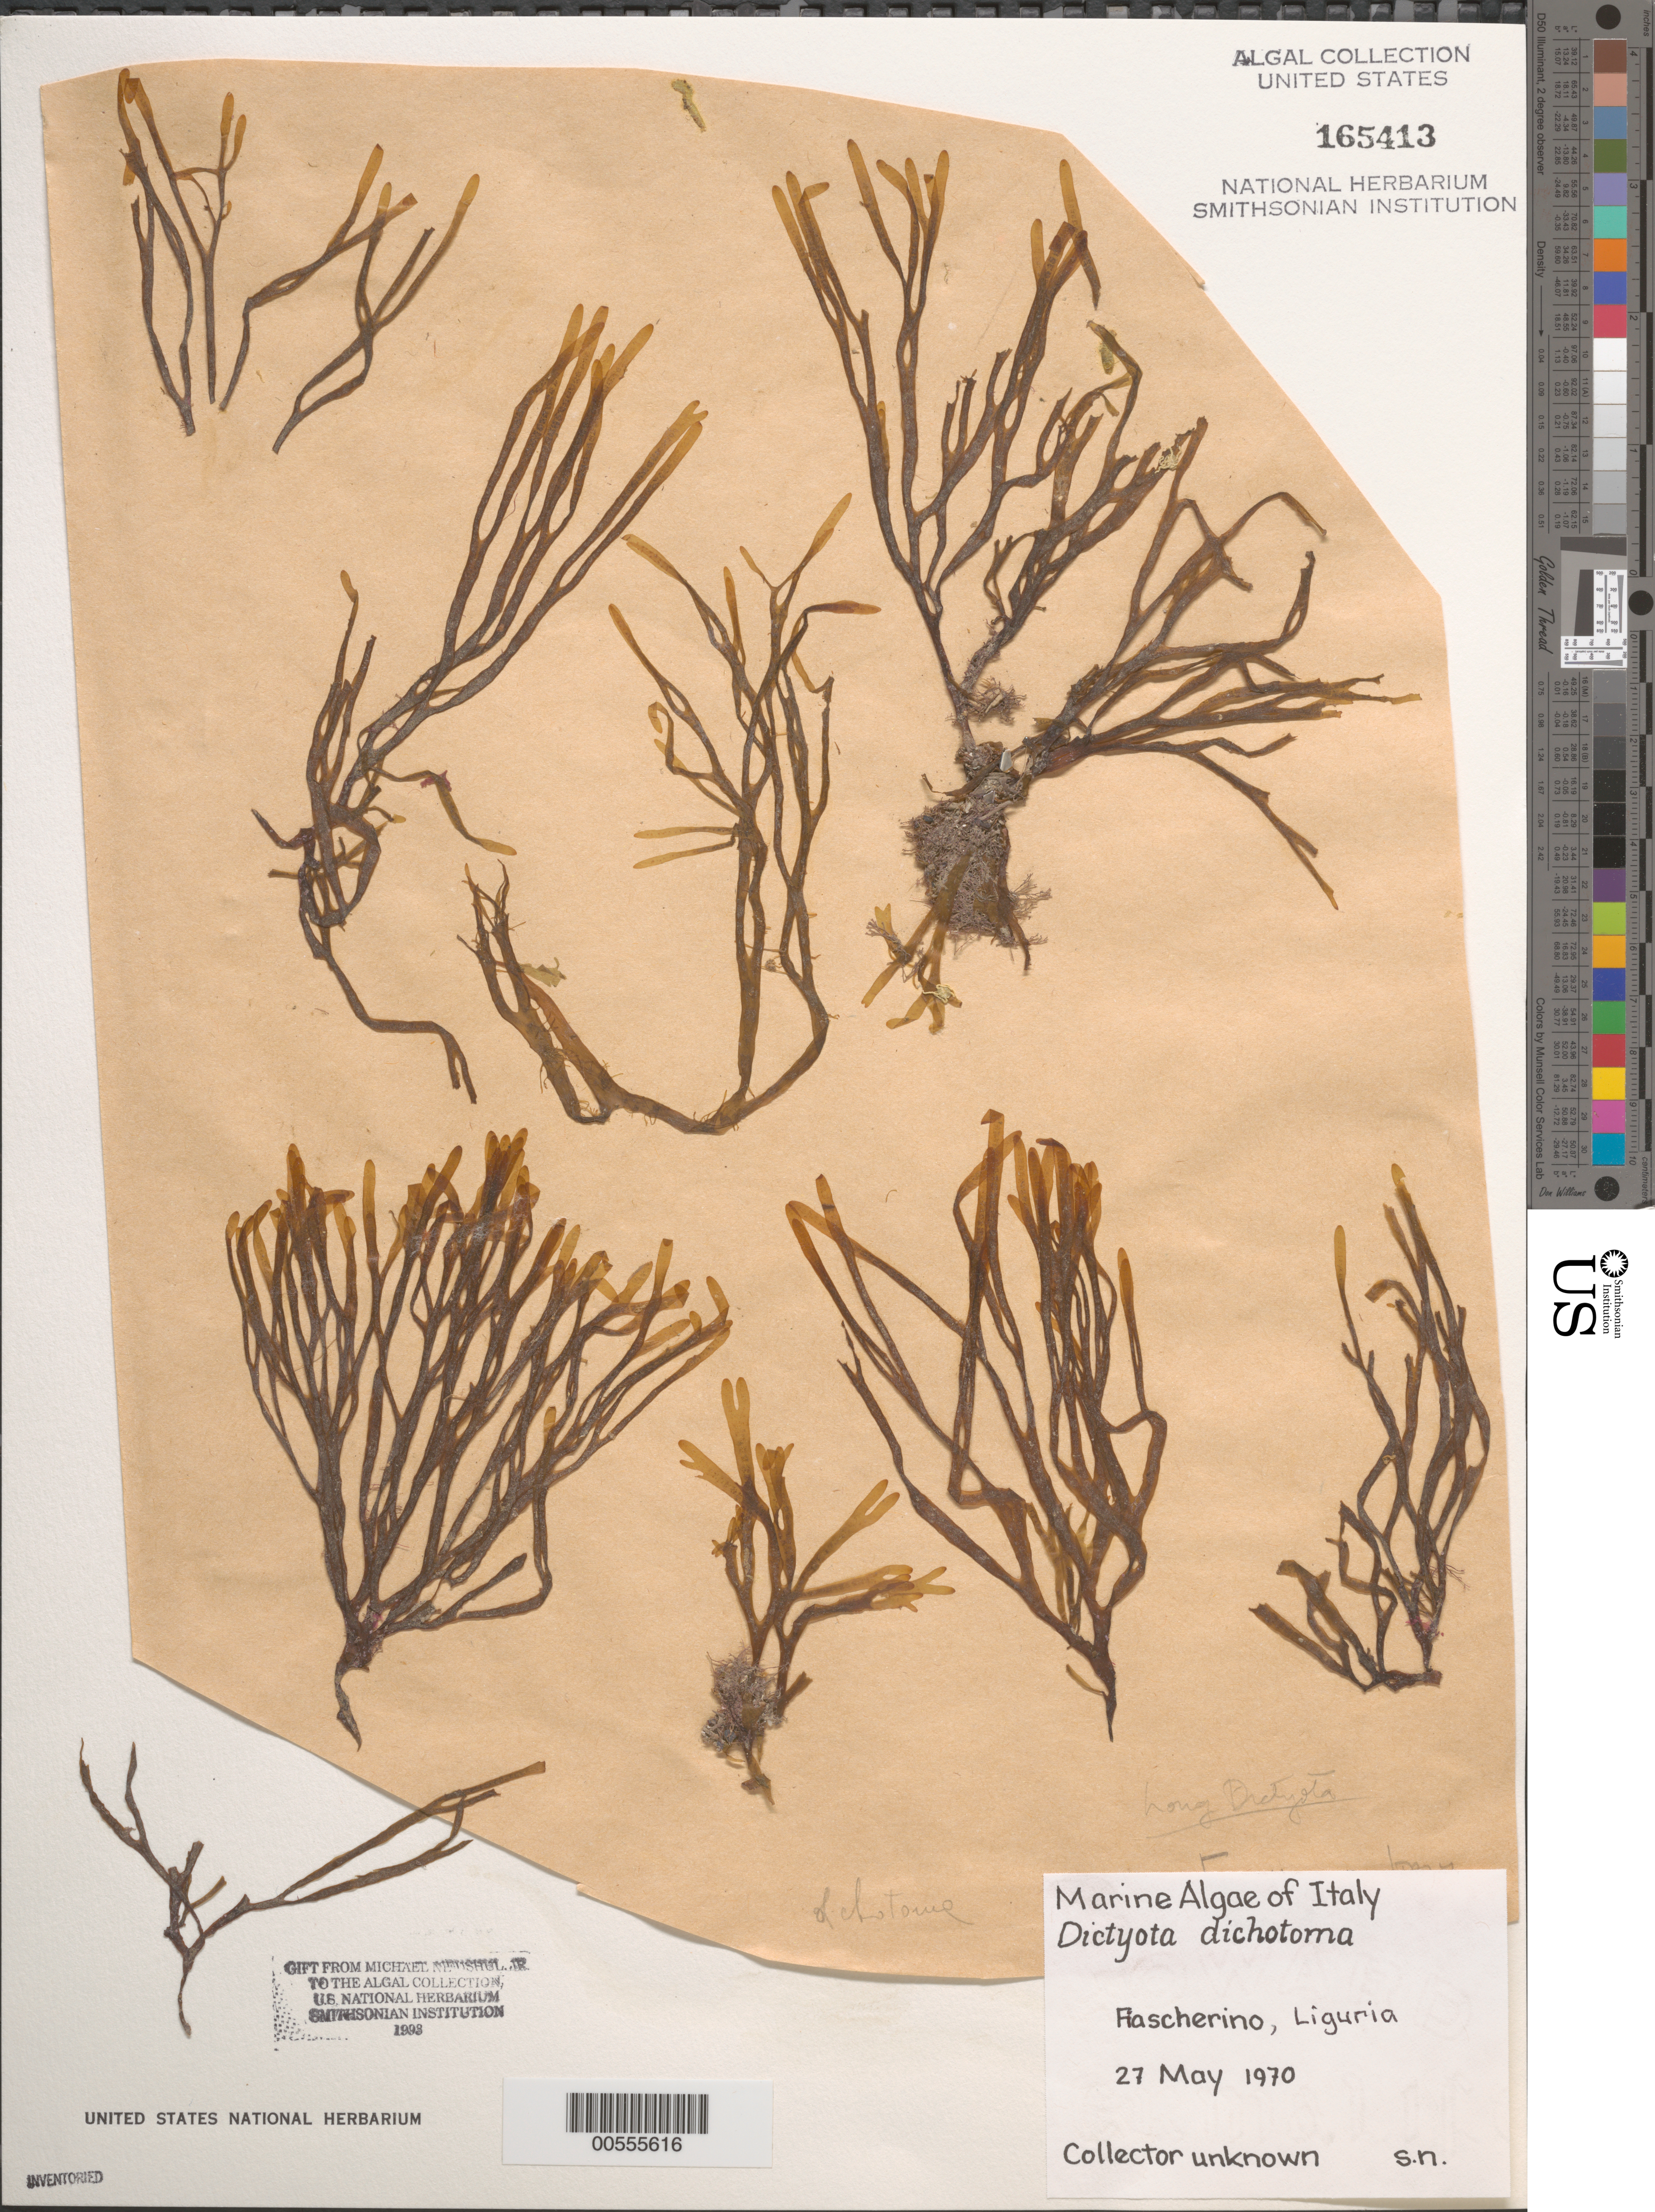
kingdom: Chromista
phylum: Ochrophyta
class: Phaeophyceae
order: Dictyotales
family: Dictyotaceae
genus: Dictyota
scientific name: Dictyota dichotoma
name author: (Huds.) J.V.Lamouroux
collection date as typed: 27 May 1970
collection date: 1970-05-27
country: Italy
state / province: Liguria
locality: Fiascherino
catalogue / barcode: US 165413